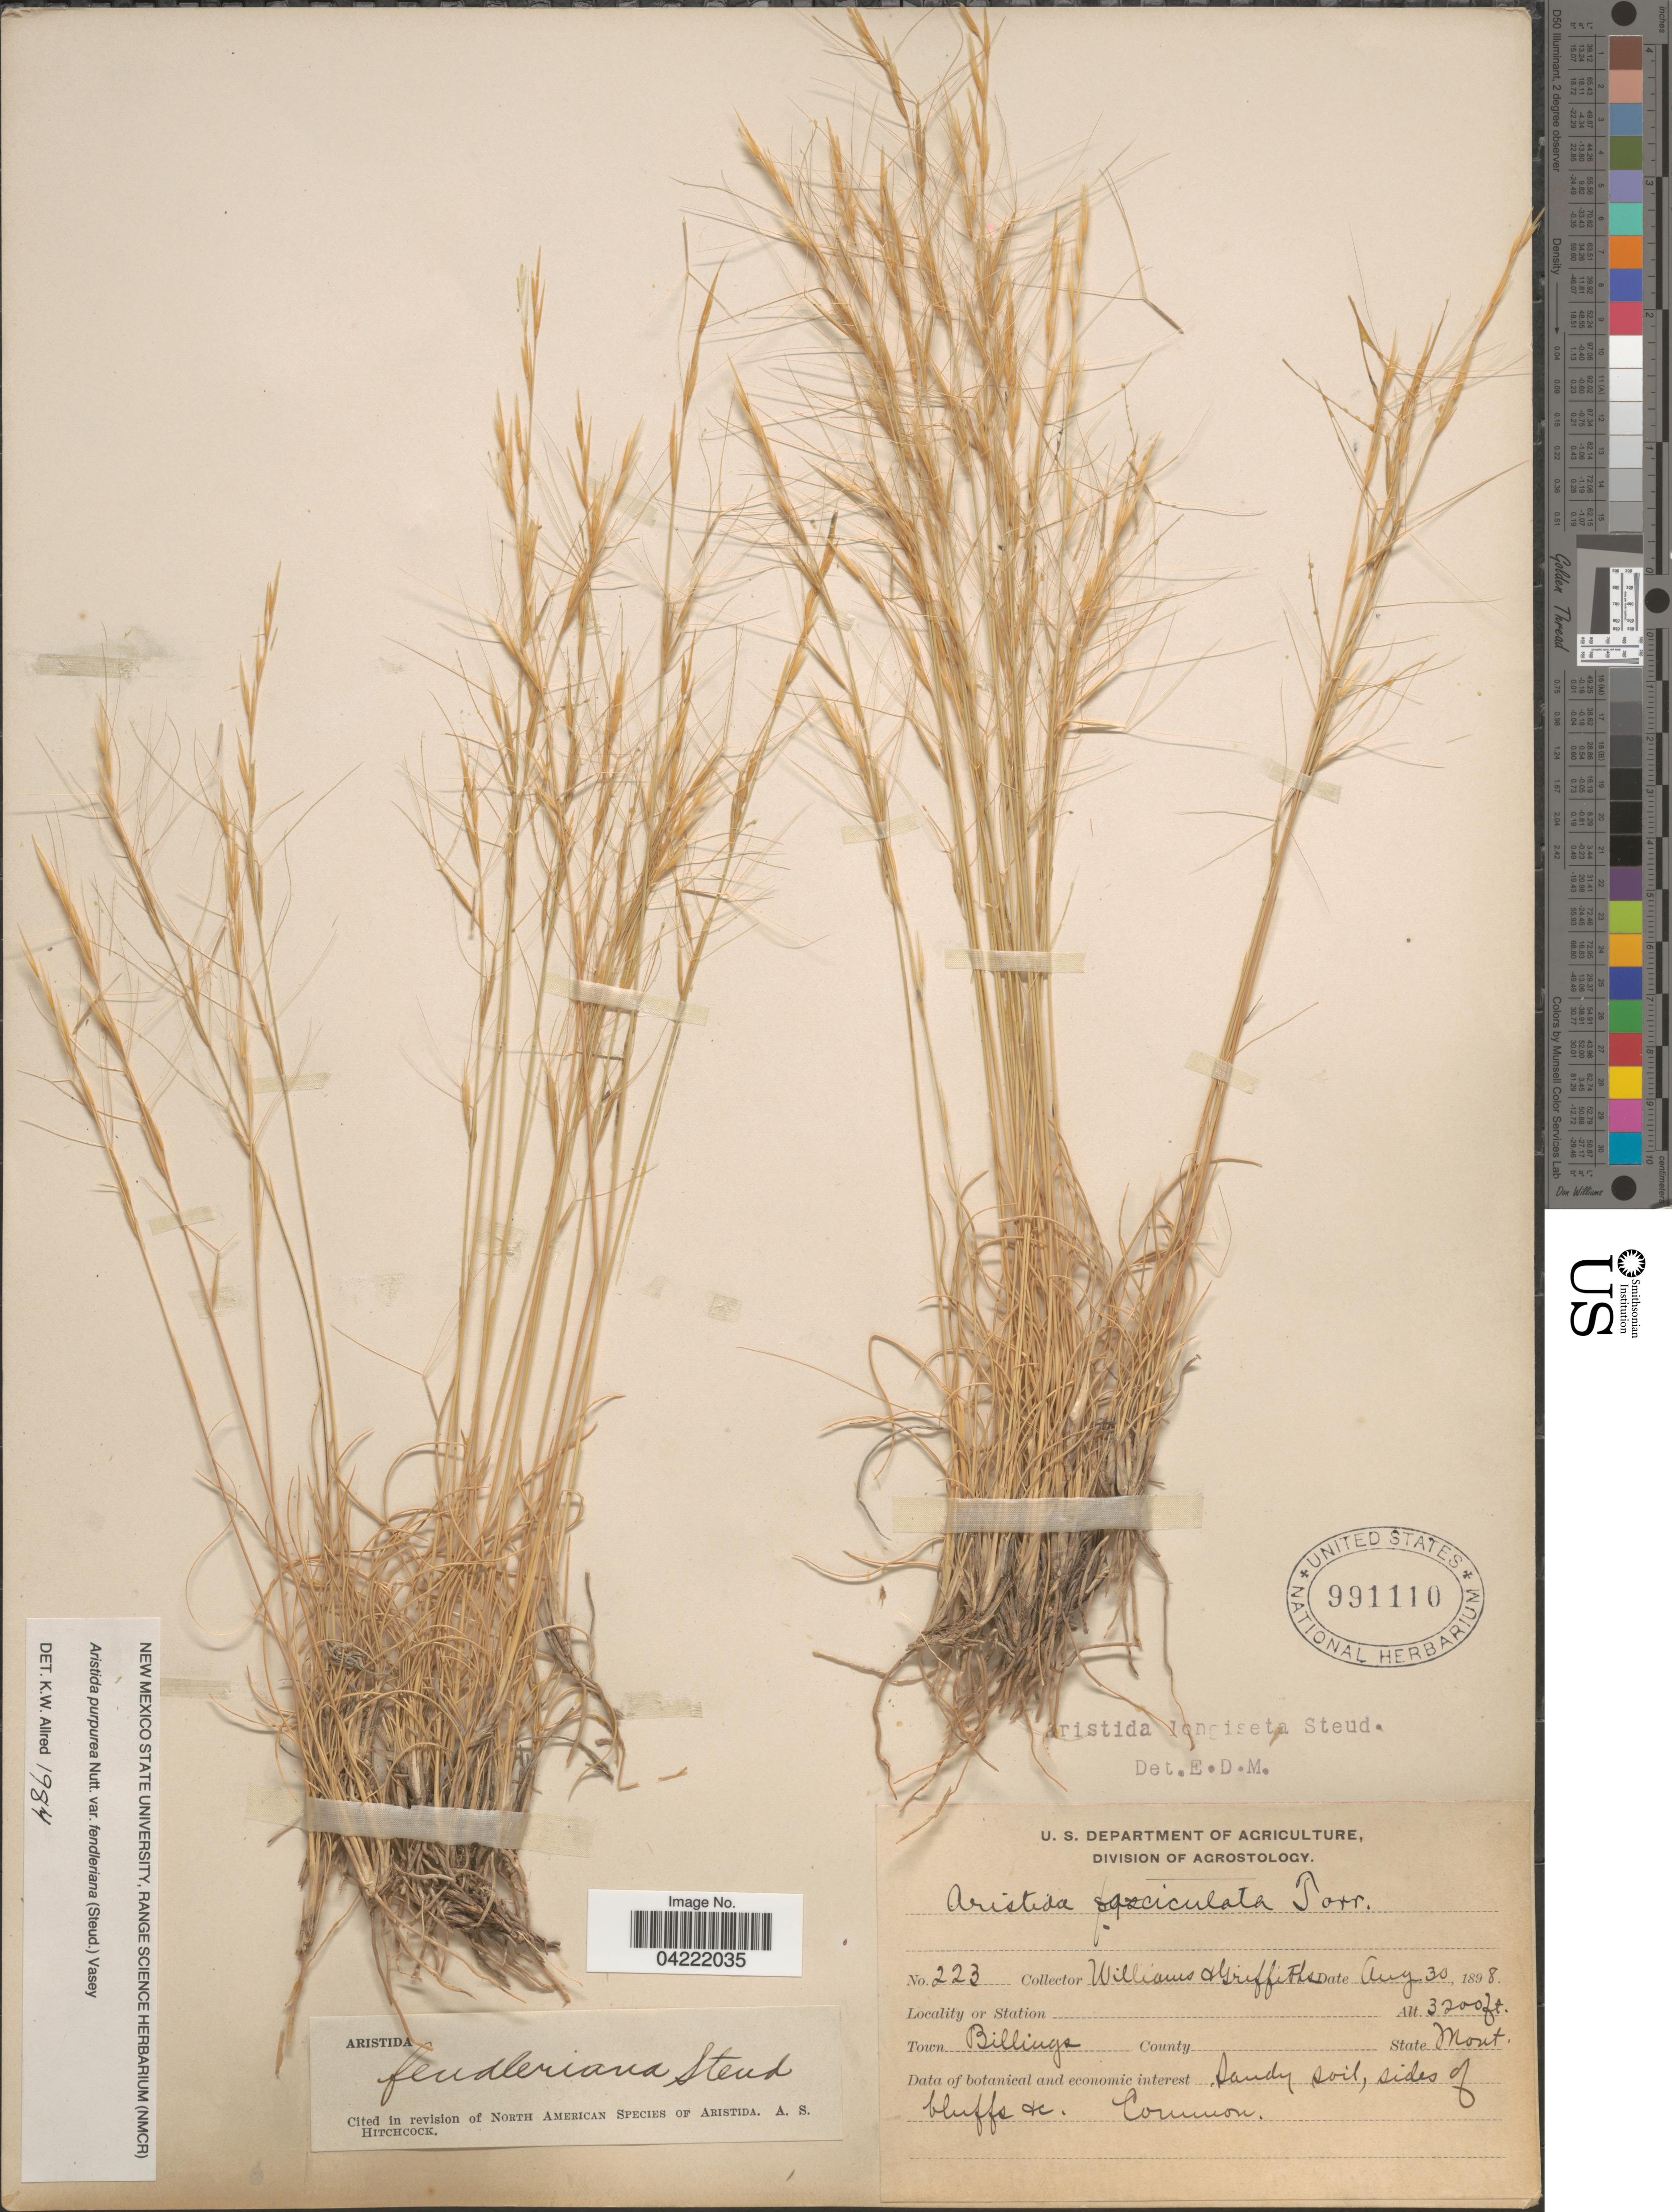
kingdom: Plantae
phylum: Tracheophyta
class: Liliopsida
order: Poales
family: Poaceae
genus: Aristida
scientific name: Aristida purpurea var. fendleriana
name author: (Steud.) Vasey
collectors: -- Williams & -- Griffiths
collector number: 223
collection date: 1898-08-30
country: United States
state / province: Montana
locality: Town Billings.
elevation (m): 975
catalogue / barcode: US 991110